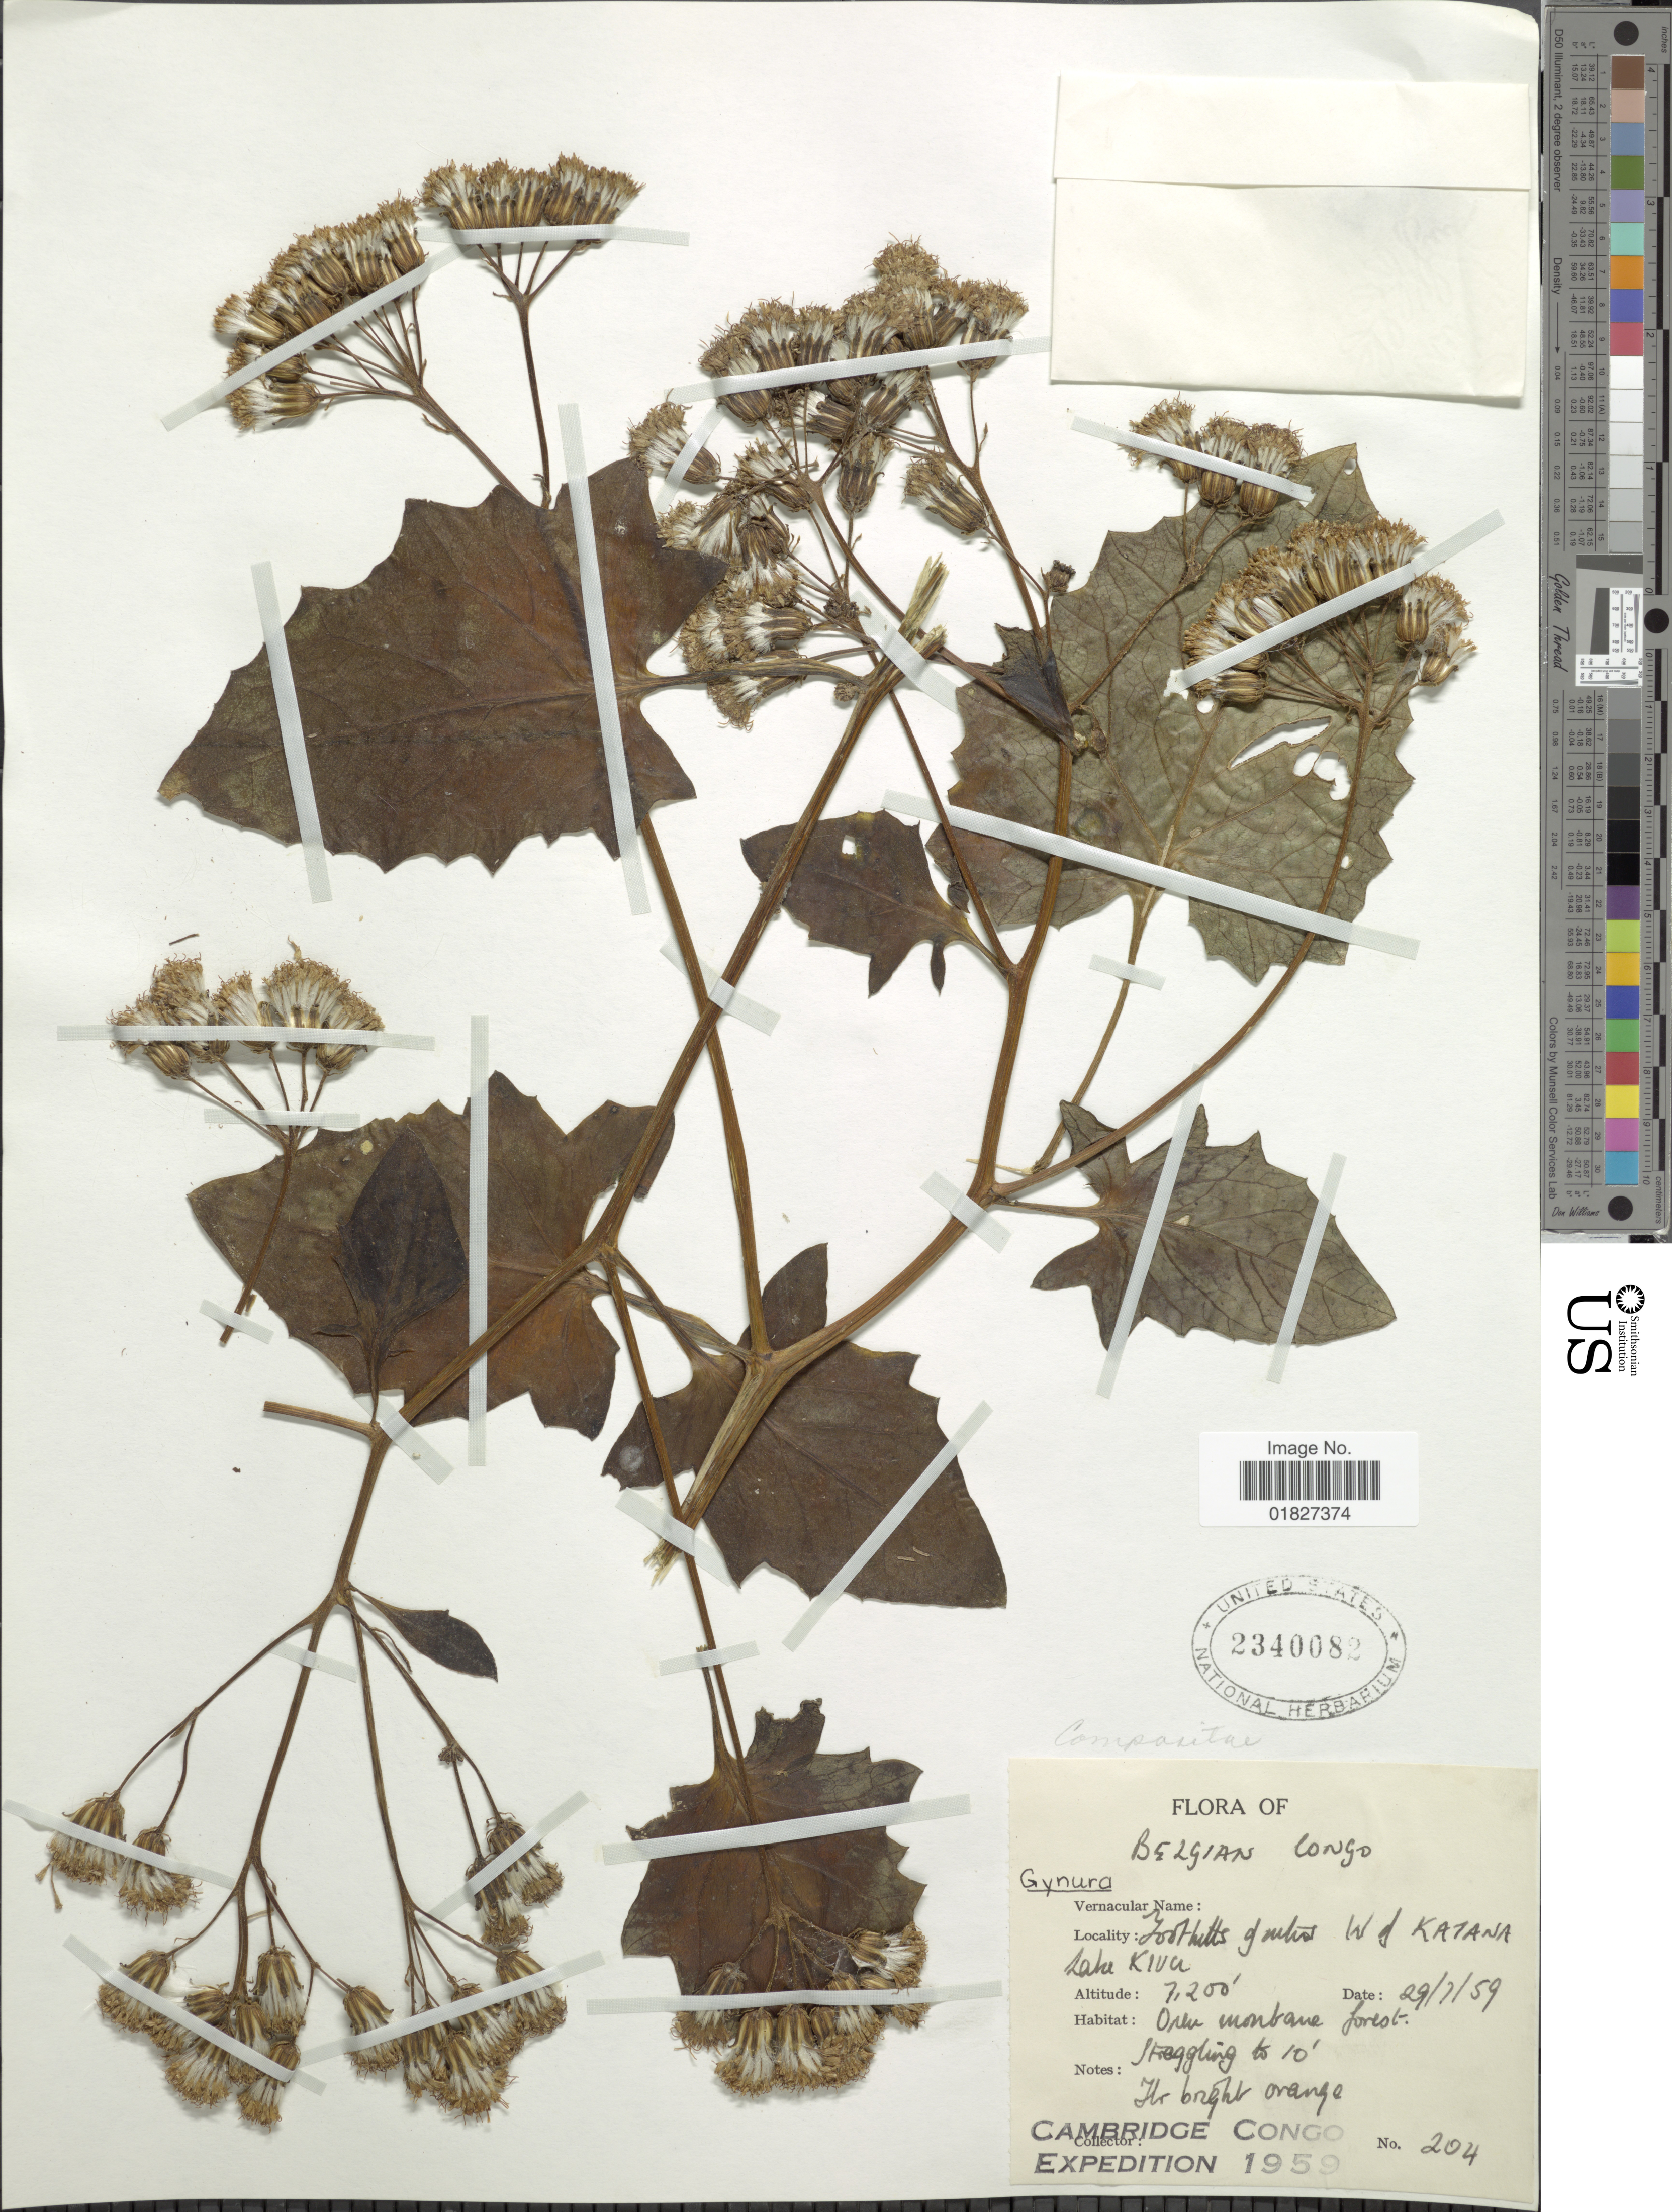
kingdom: Plantae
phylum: Tracheophyta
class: Magnoliopsida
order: Asterales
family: Asteraceae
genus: Gynura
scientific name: Gynura sp.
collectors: Cambridge Congo Expedition 1959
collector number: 204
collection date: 1959-07-29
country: Congo, Democratic Republic of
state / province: Sud-Kivu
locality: Belgian Congo, W of Katana, Lake Kivu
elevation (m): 2195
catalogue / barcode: US 2340082